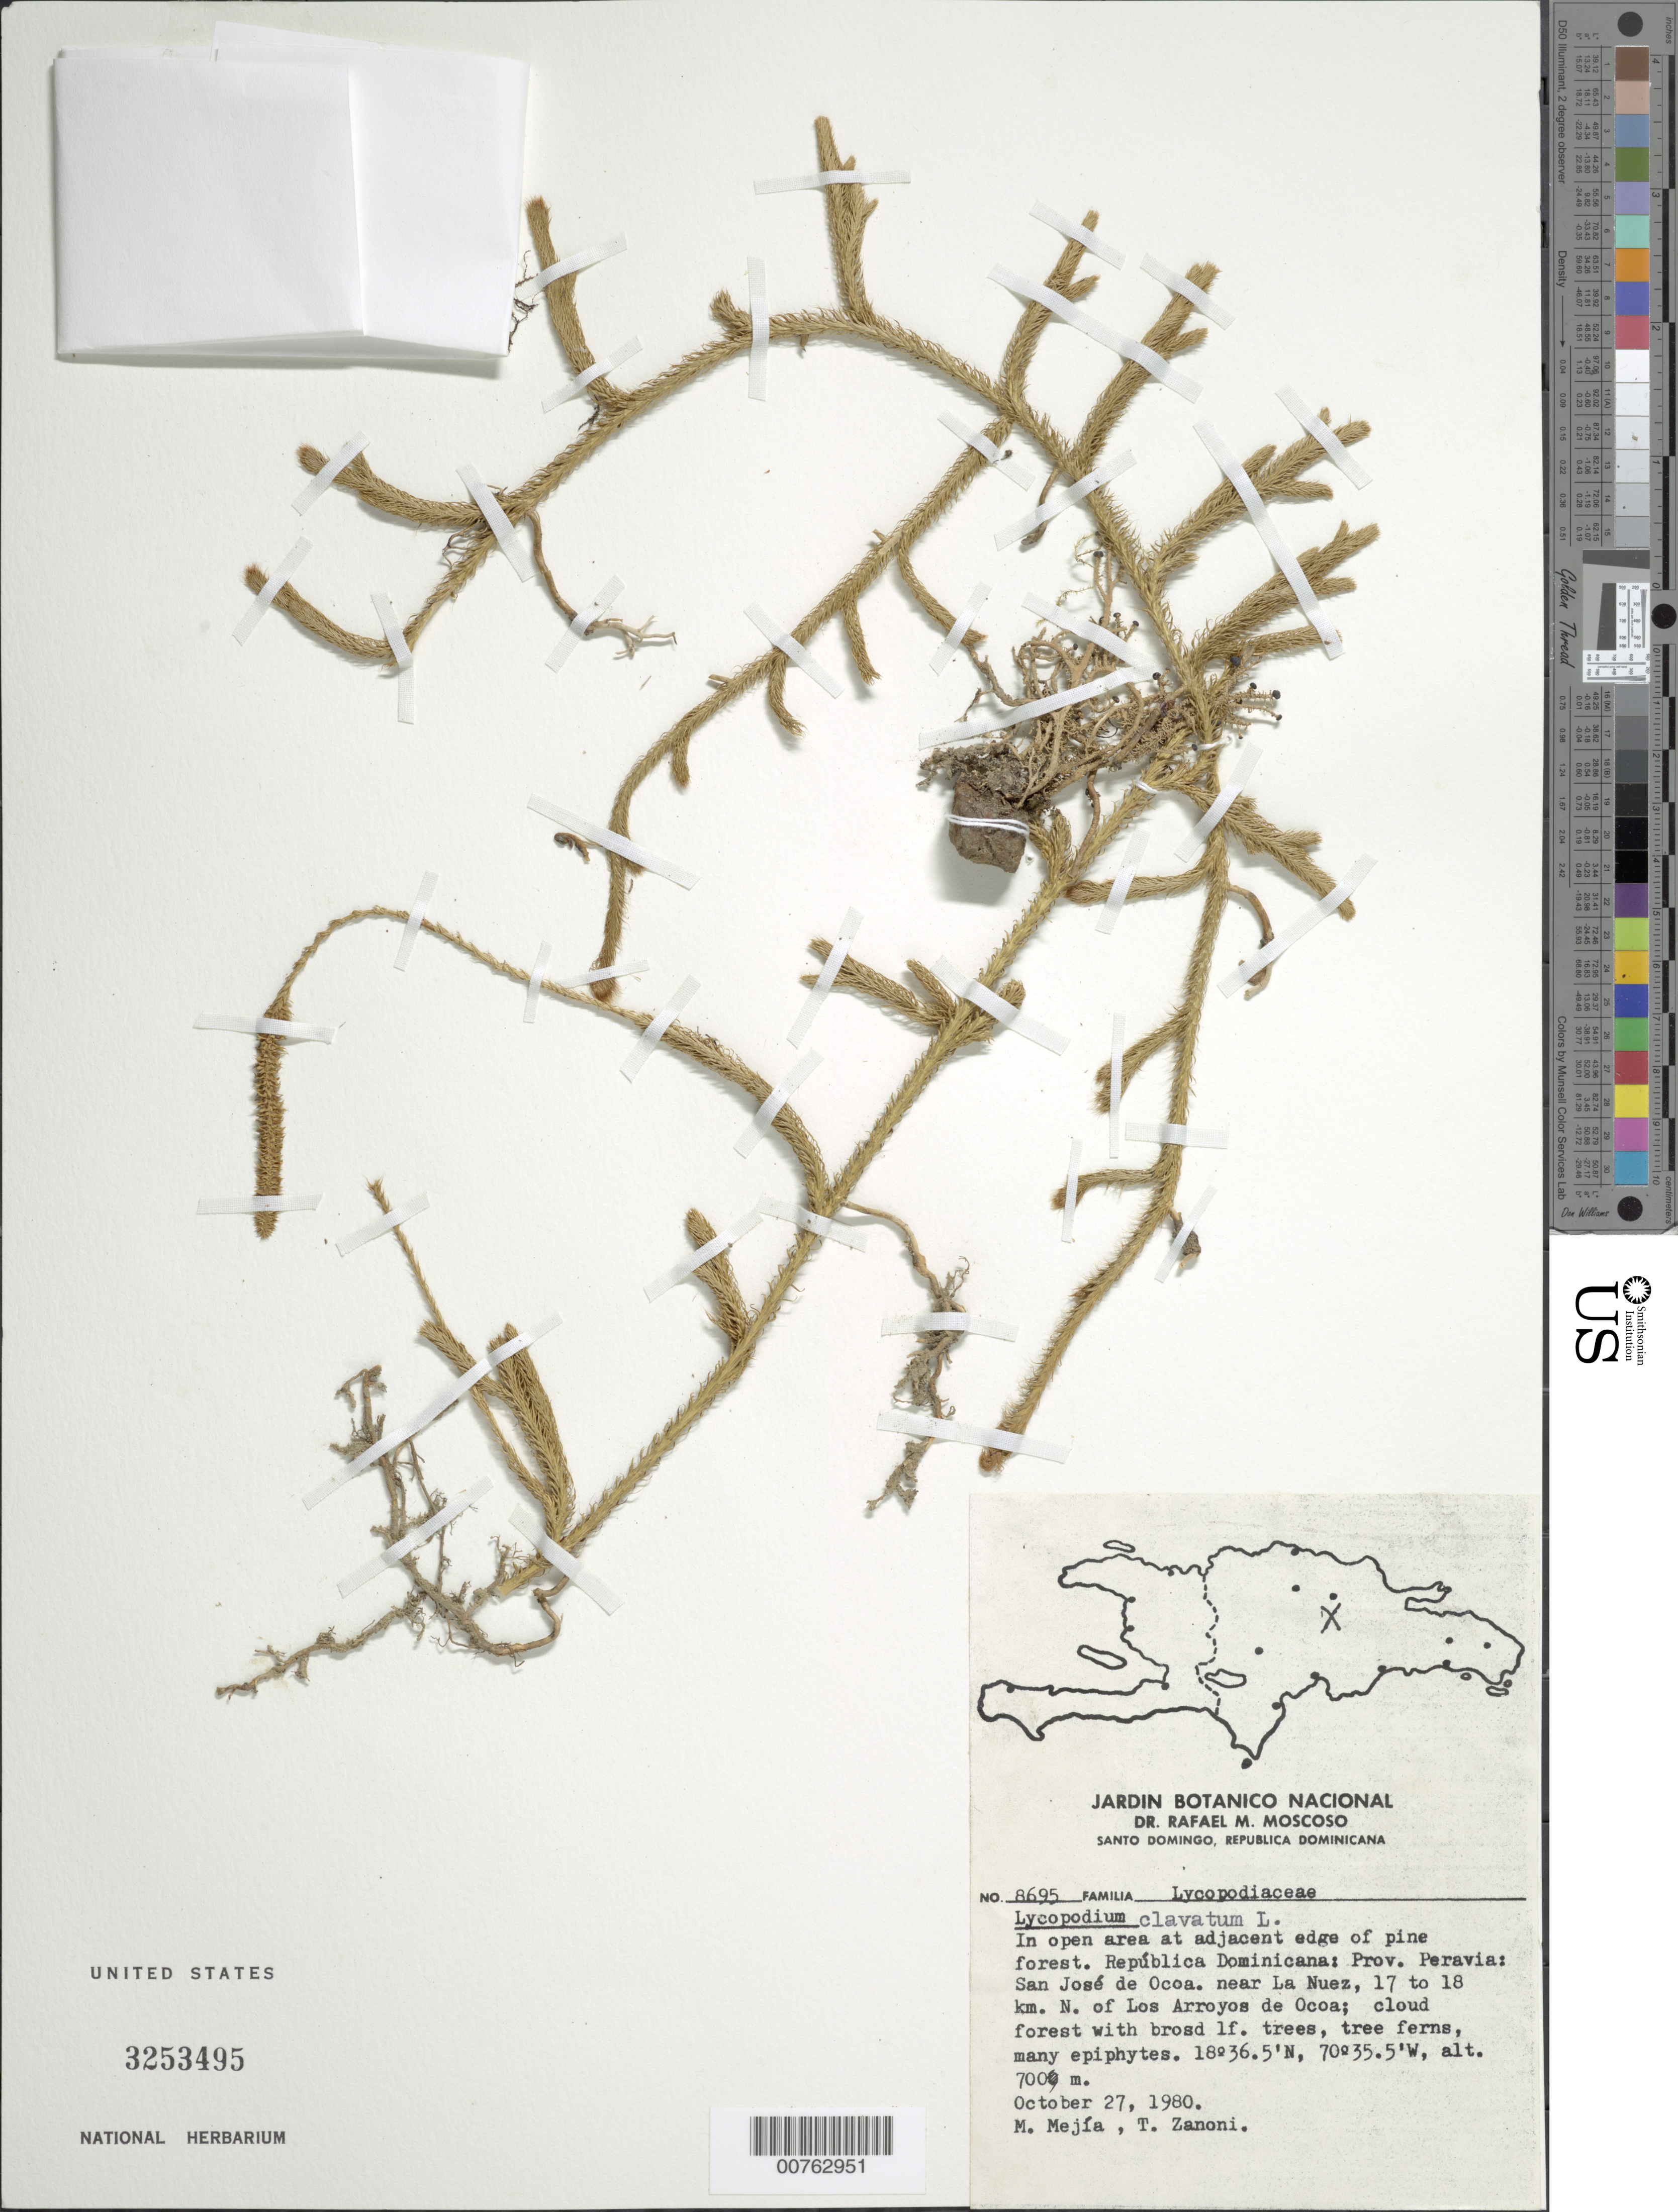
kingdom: Plantae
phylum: Tracheophyta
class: Lycopodiopsida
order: Lycopodiales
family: Lycopodiaceae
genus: Lycopodium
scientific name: Lycopodium clavatum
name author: L.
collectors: M. Mejia & T. A. Zanoni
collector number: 8695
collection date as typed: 27 Oct 1980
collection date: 1980-10-27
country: Dominican Republic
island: Hispaniola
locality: Prov. Paravia: San José de Ocoa, near La Nuez, 17-18 km N of Los Arroyos de Ocoa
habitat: Open area at adjacent edge of pine forest; cloud forest with broad leaf trees, tree ferns, many epiphytes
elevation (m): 700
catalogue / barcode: US 3253495